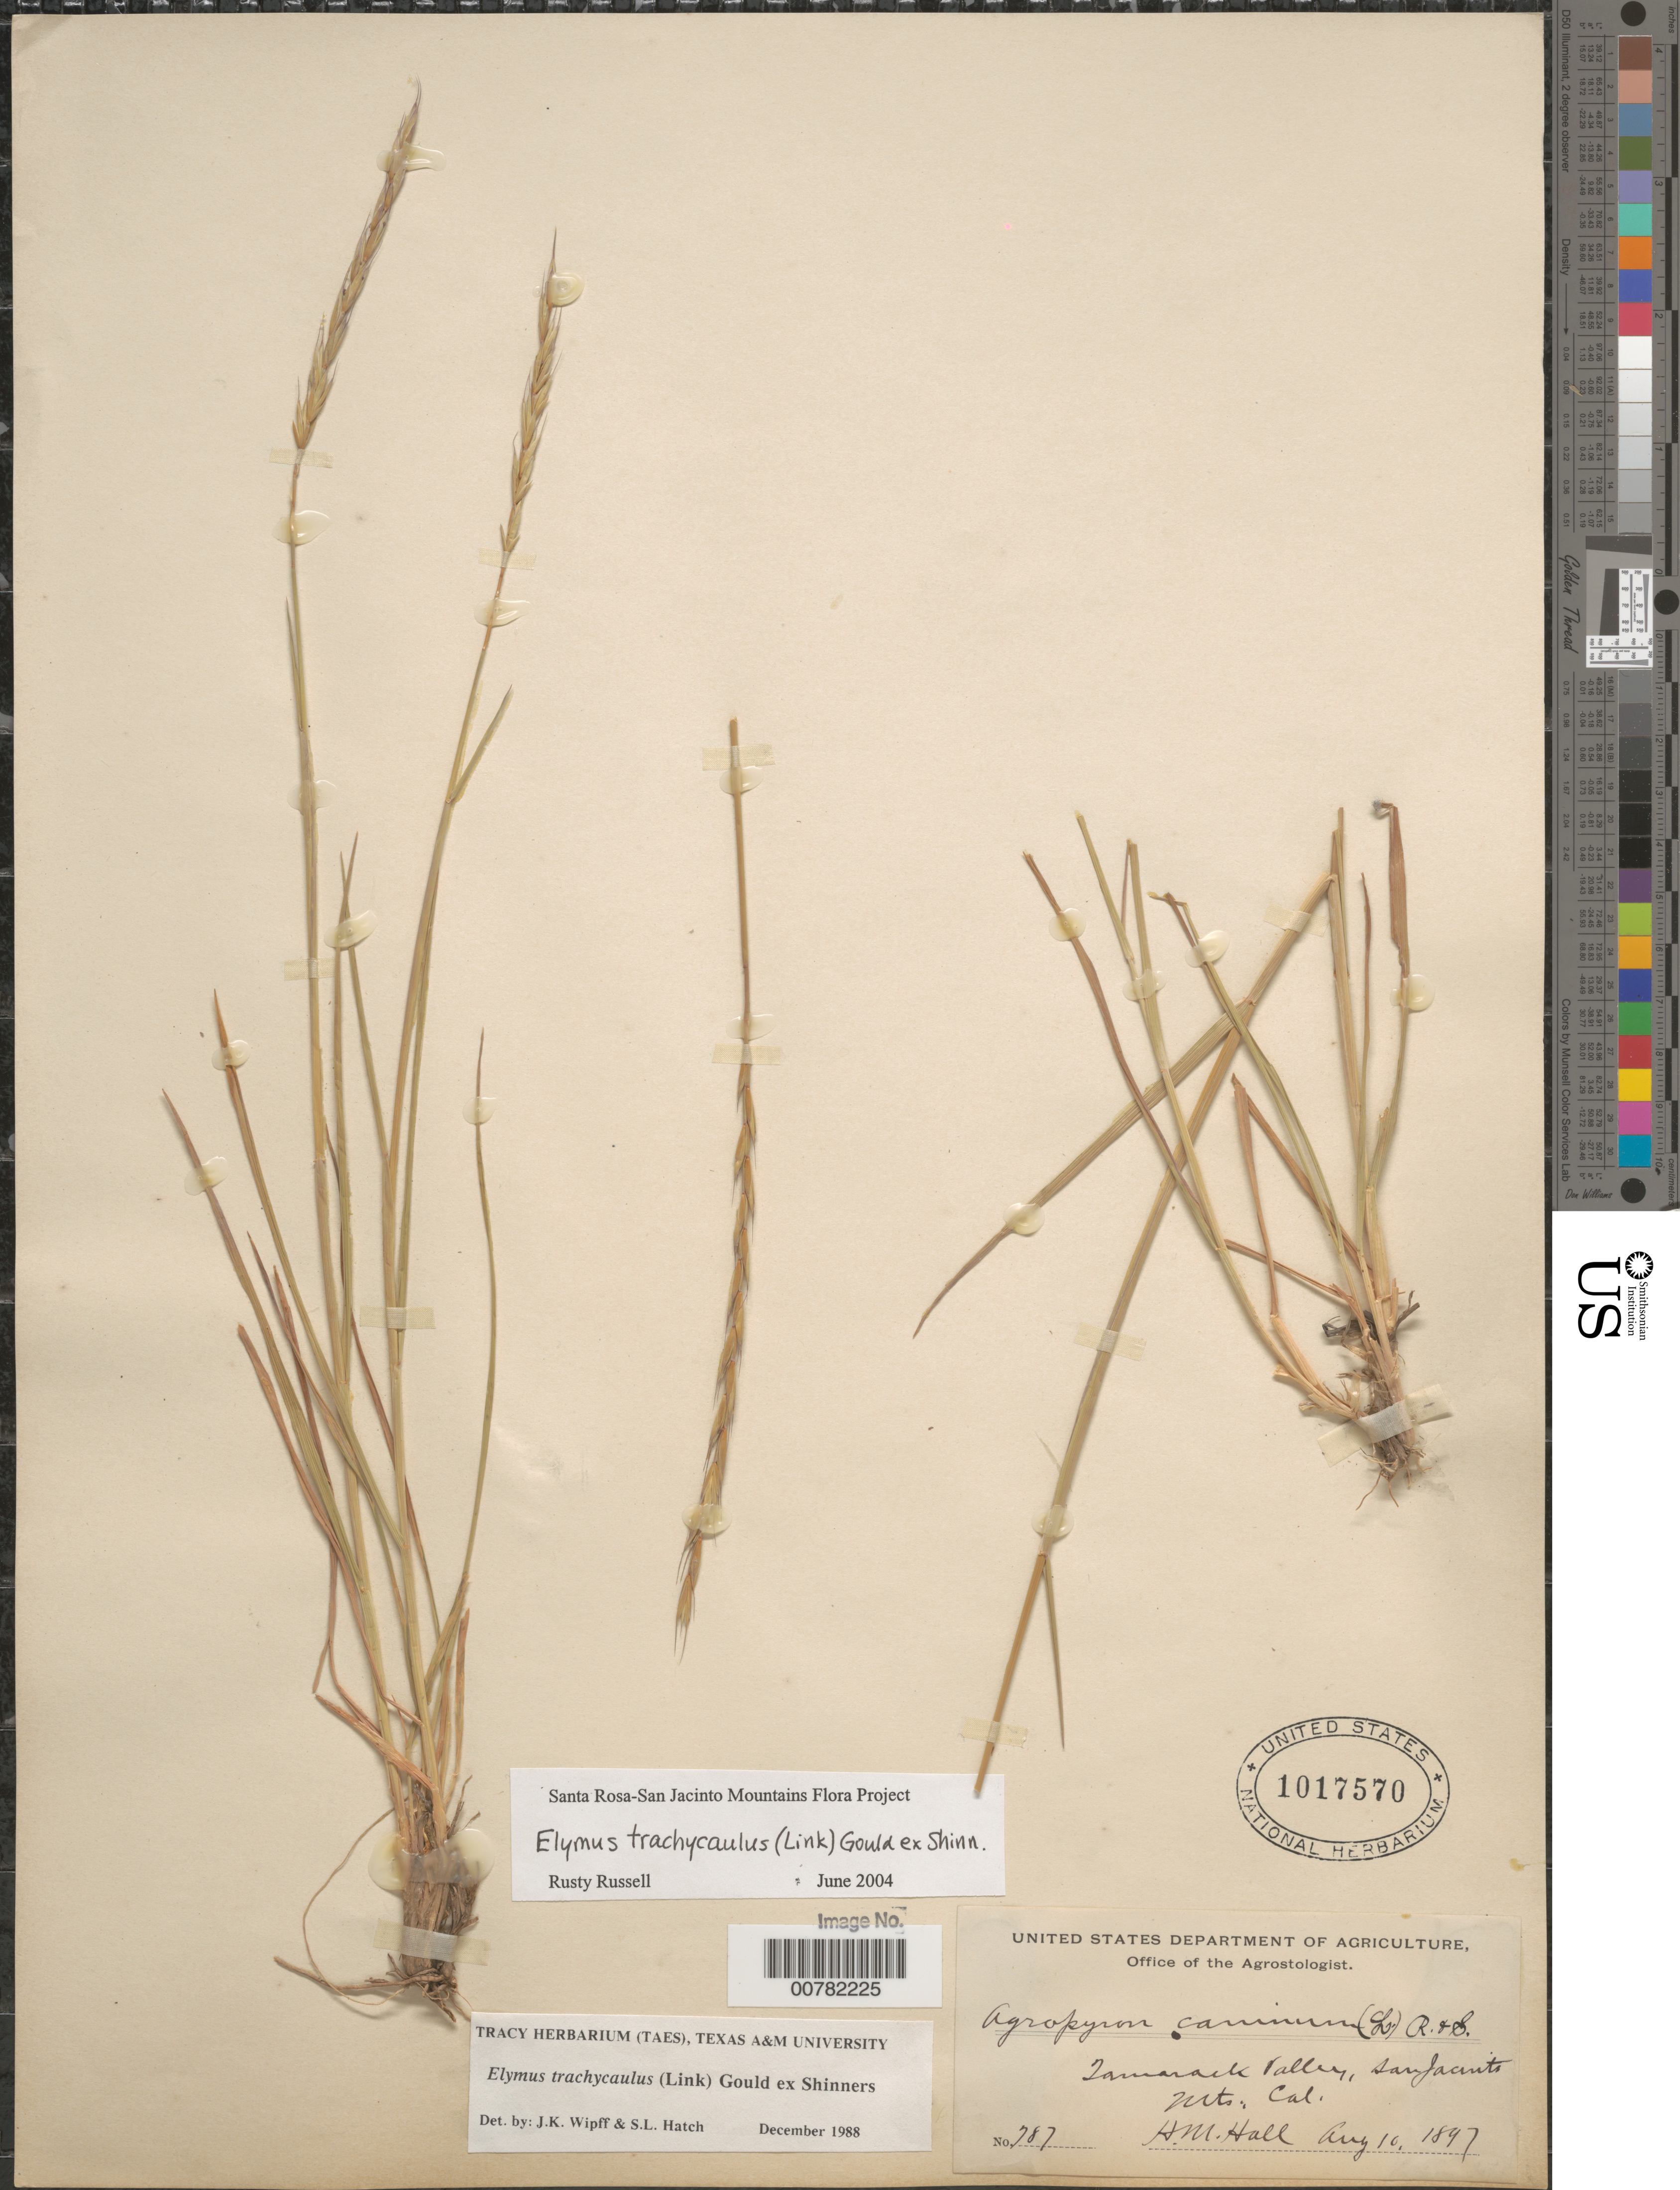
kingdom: Plantae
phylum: Tracheophyta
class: Liliopsida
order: Poales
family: Poaceae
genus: Elymus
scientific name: Elymus trachycaulus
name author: (Link) Gould ex Shinners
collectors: H. M. Hall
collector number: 787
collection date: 1897-08-10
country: United States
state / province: California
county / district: Riverside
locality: Tanarack Valley, San Jacinto Mts.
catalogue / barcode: US 1017570